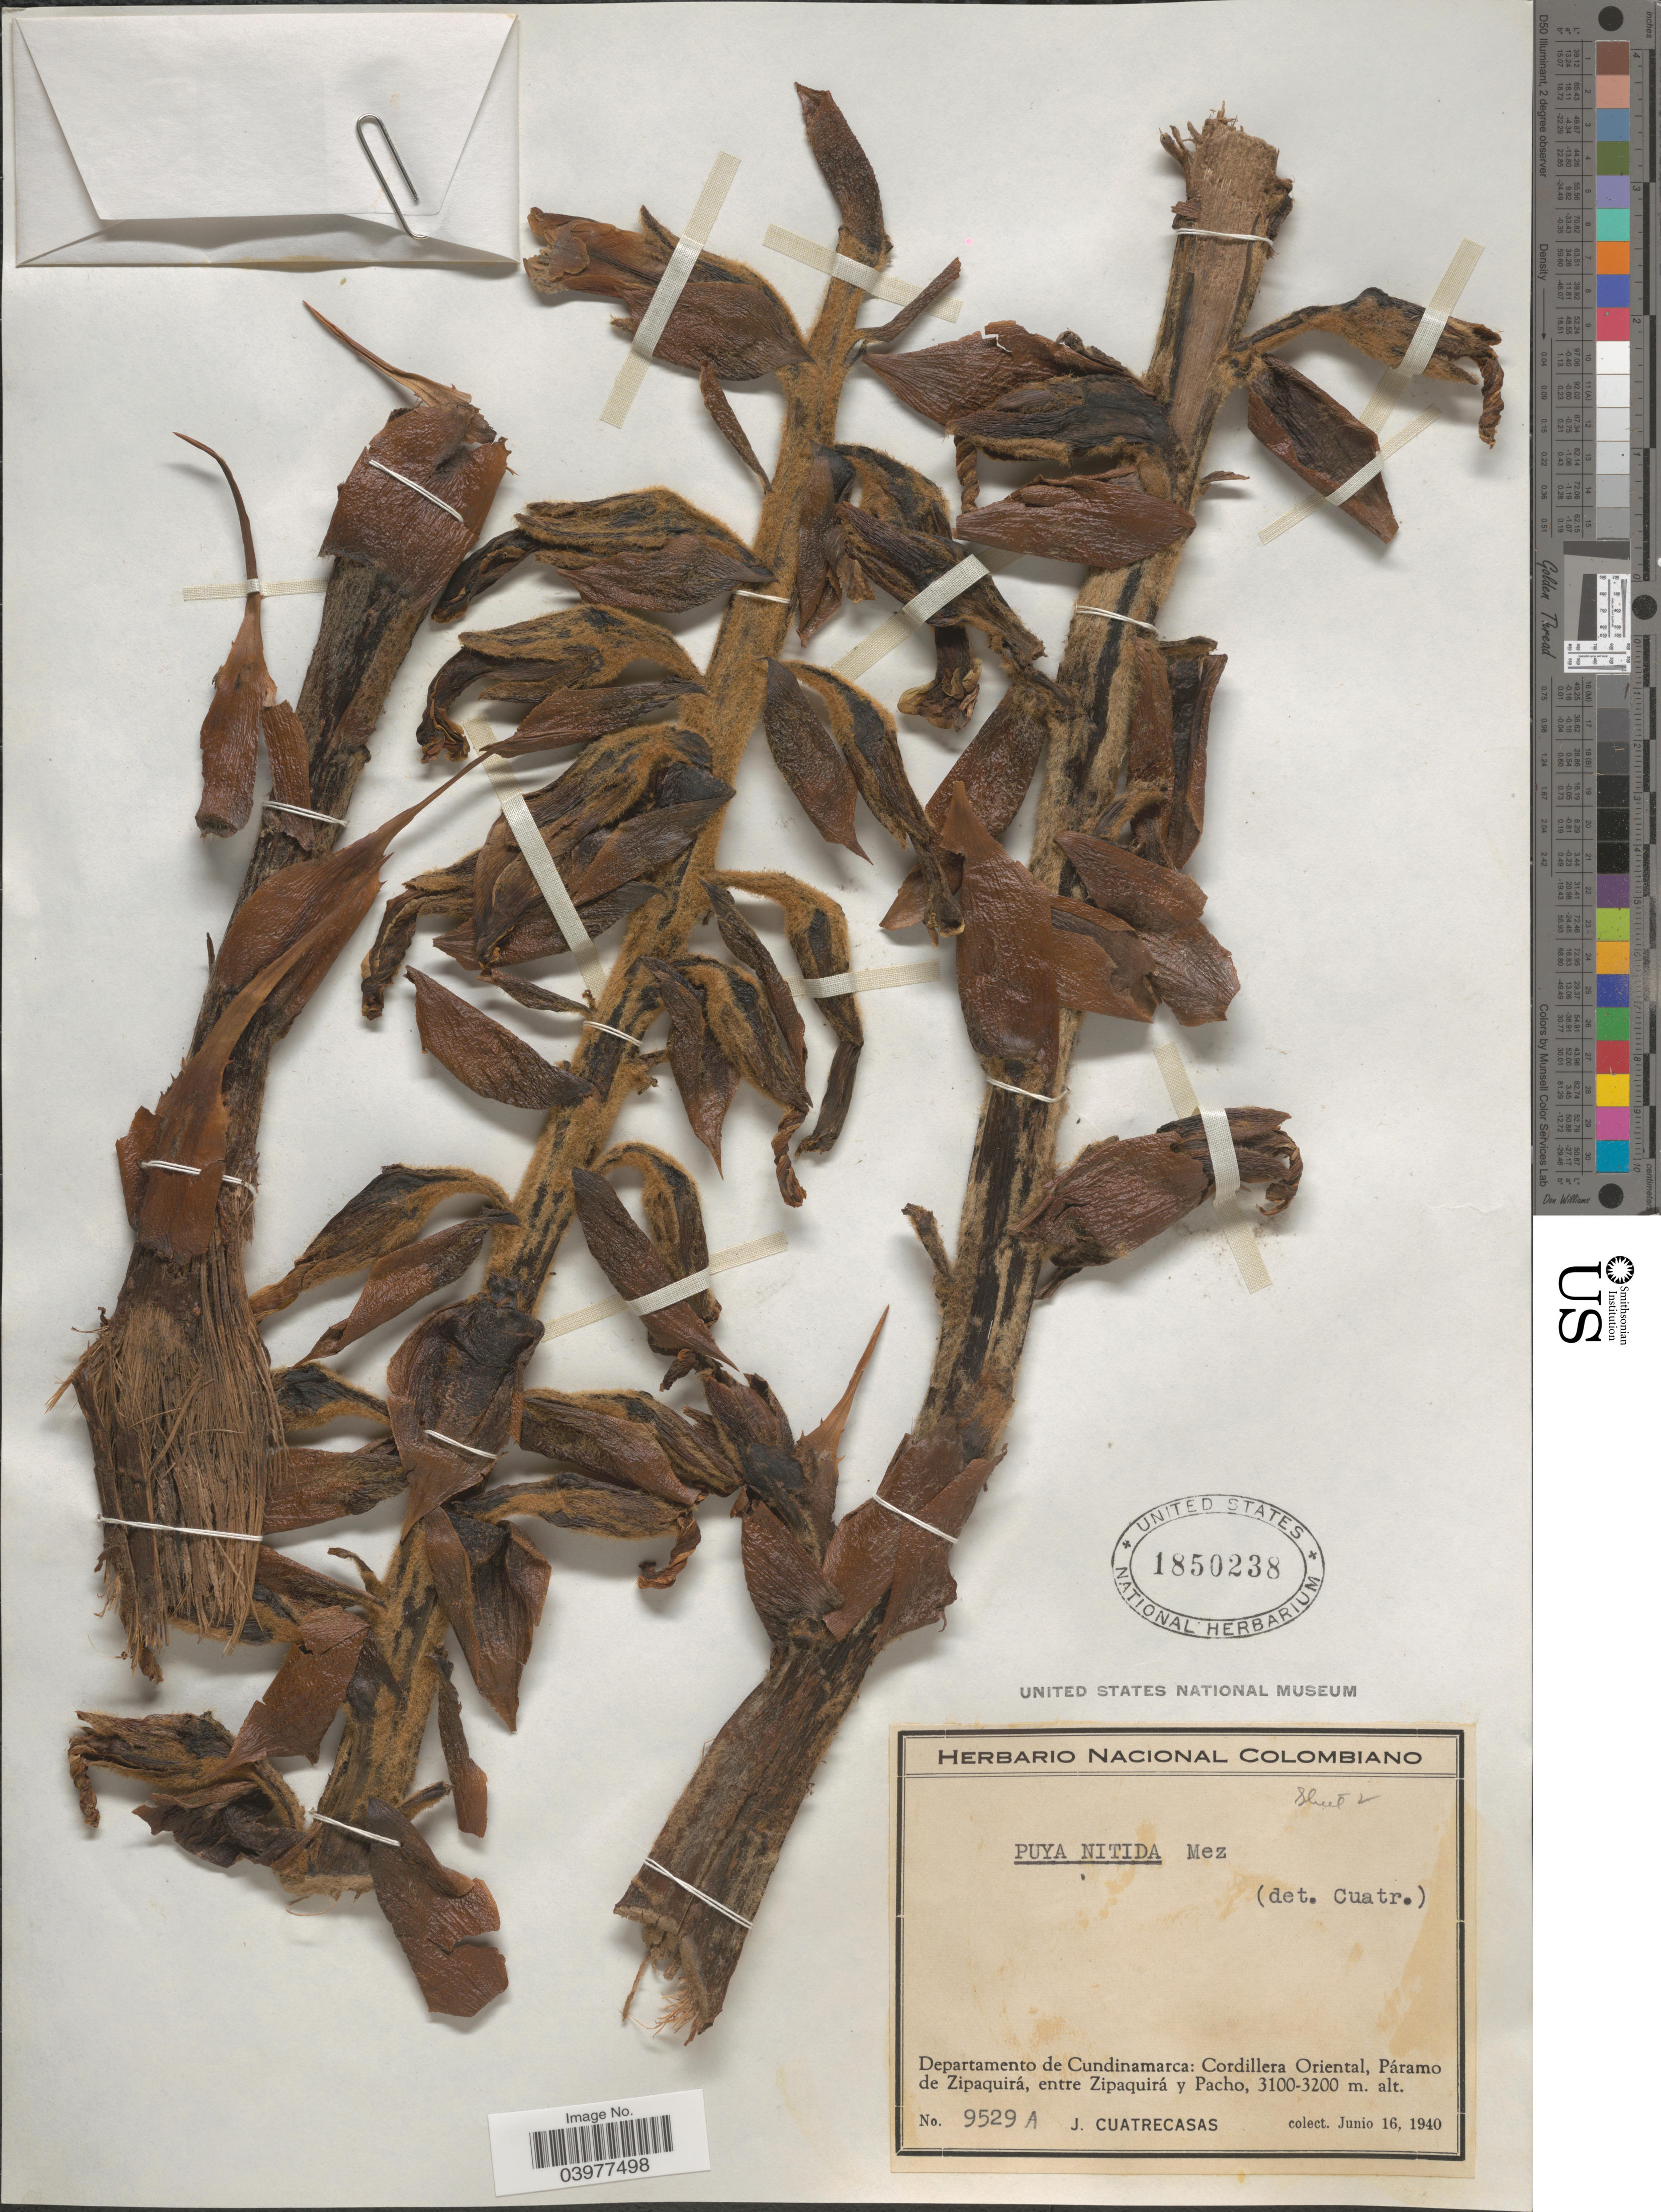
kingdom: Plantae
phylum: Tracheophyta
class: Liliopsida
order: Poales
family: Bromeliaceae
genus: Puya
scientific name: Puya nitida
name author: Mez in C. DC.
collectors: J. Cuatrecasas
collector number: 9529A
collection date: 1940-06-16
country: Colombia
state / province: Cundinamarca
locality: Departamento de Cundinamarca: Cordillera Oriental, Páramo de Zipaquirá, entre Zipaquirá y Pacho.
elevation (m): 3100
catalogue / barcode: US 1850238